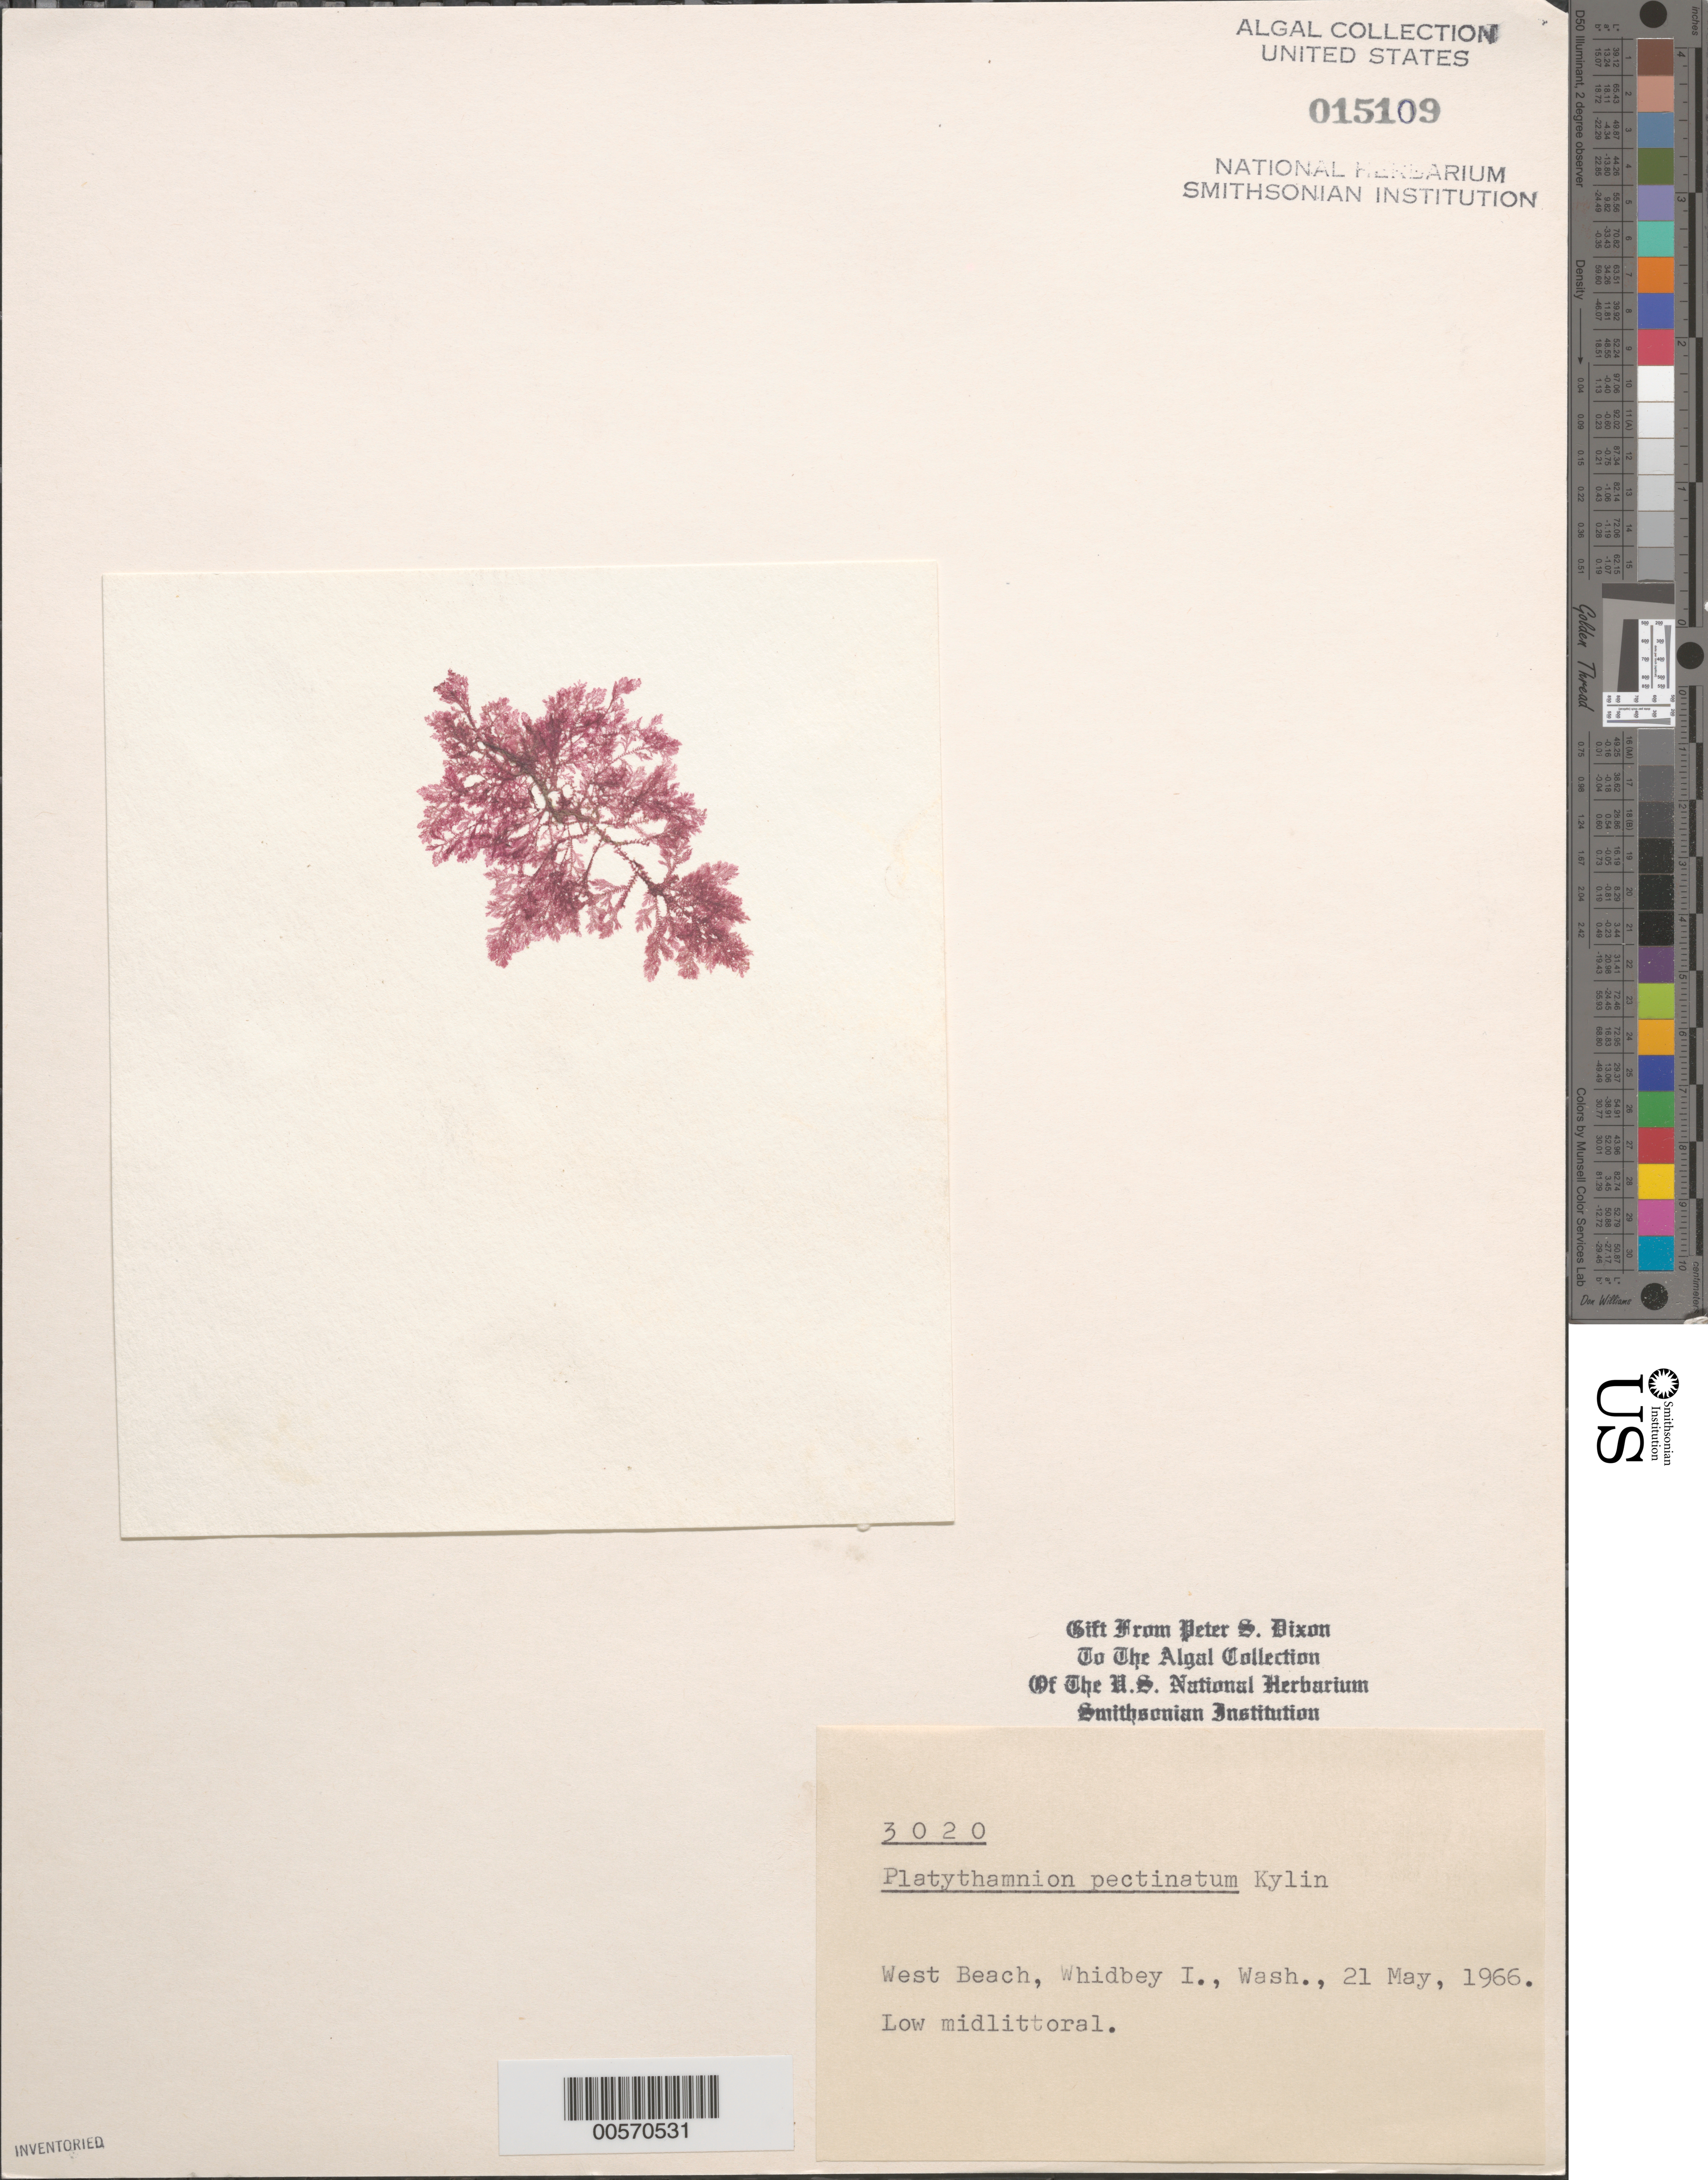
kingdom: Plantae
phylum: Rhodophyta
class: Florideophyceae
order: Ceramiales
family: Ceramiaceae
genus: Pterothamnion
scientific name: Pterothamnion pectinatum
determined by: Algae name updating Project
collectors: P. S. Dixon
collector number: PSD 3020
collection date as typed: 21 May 1966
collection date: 1966-05-21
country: United States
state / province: Washington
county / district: Island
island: Whidbey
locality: West Beach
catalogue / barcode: US 15109